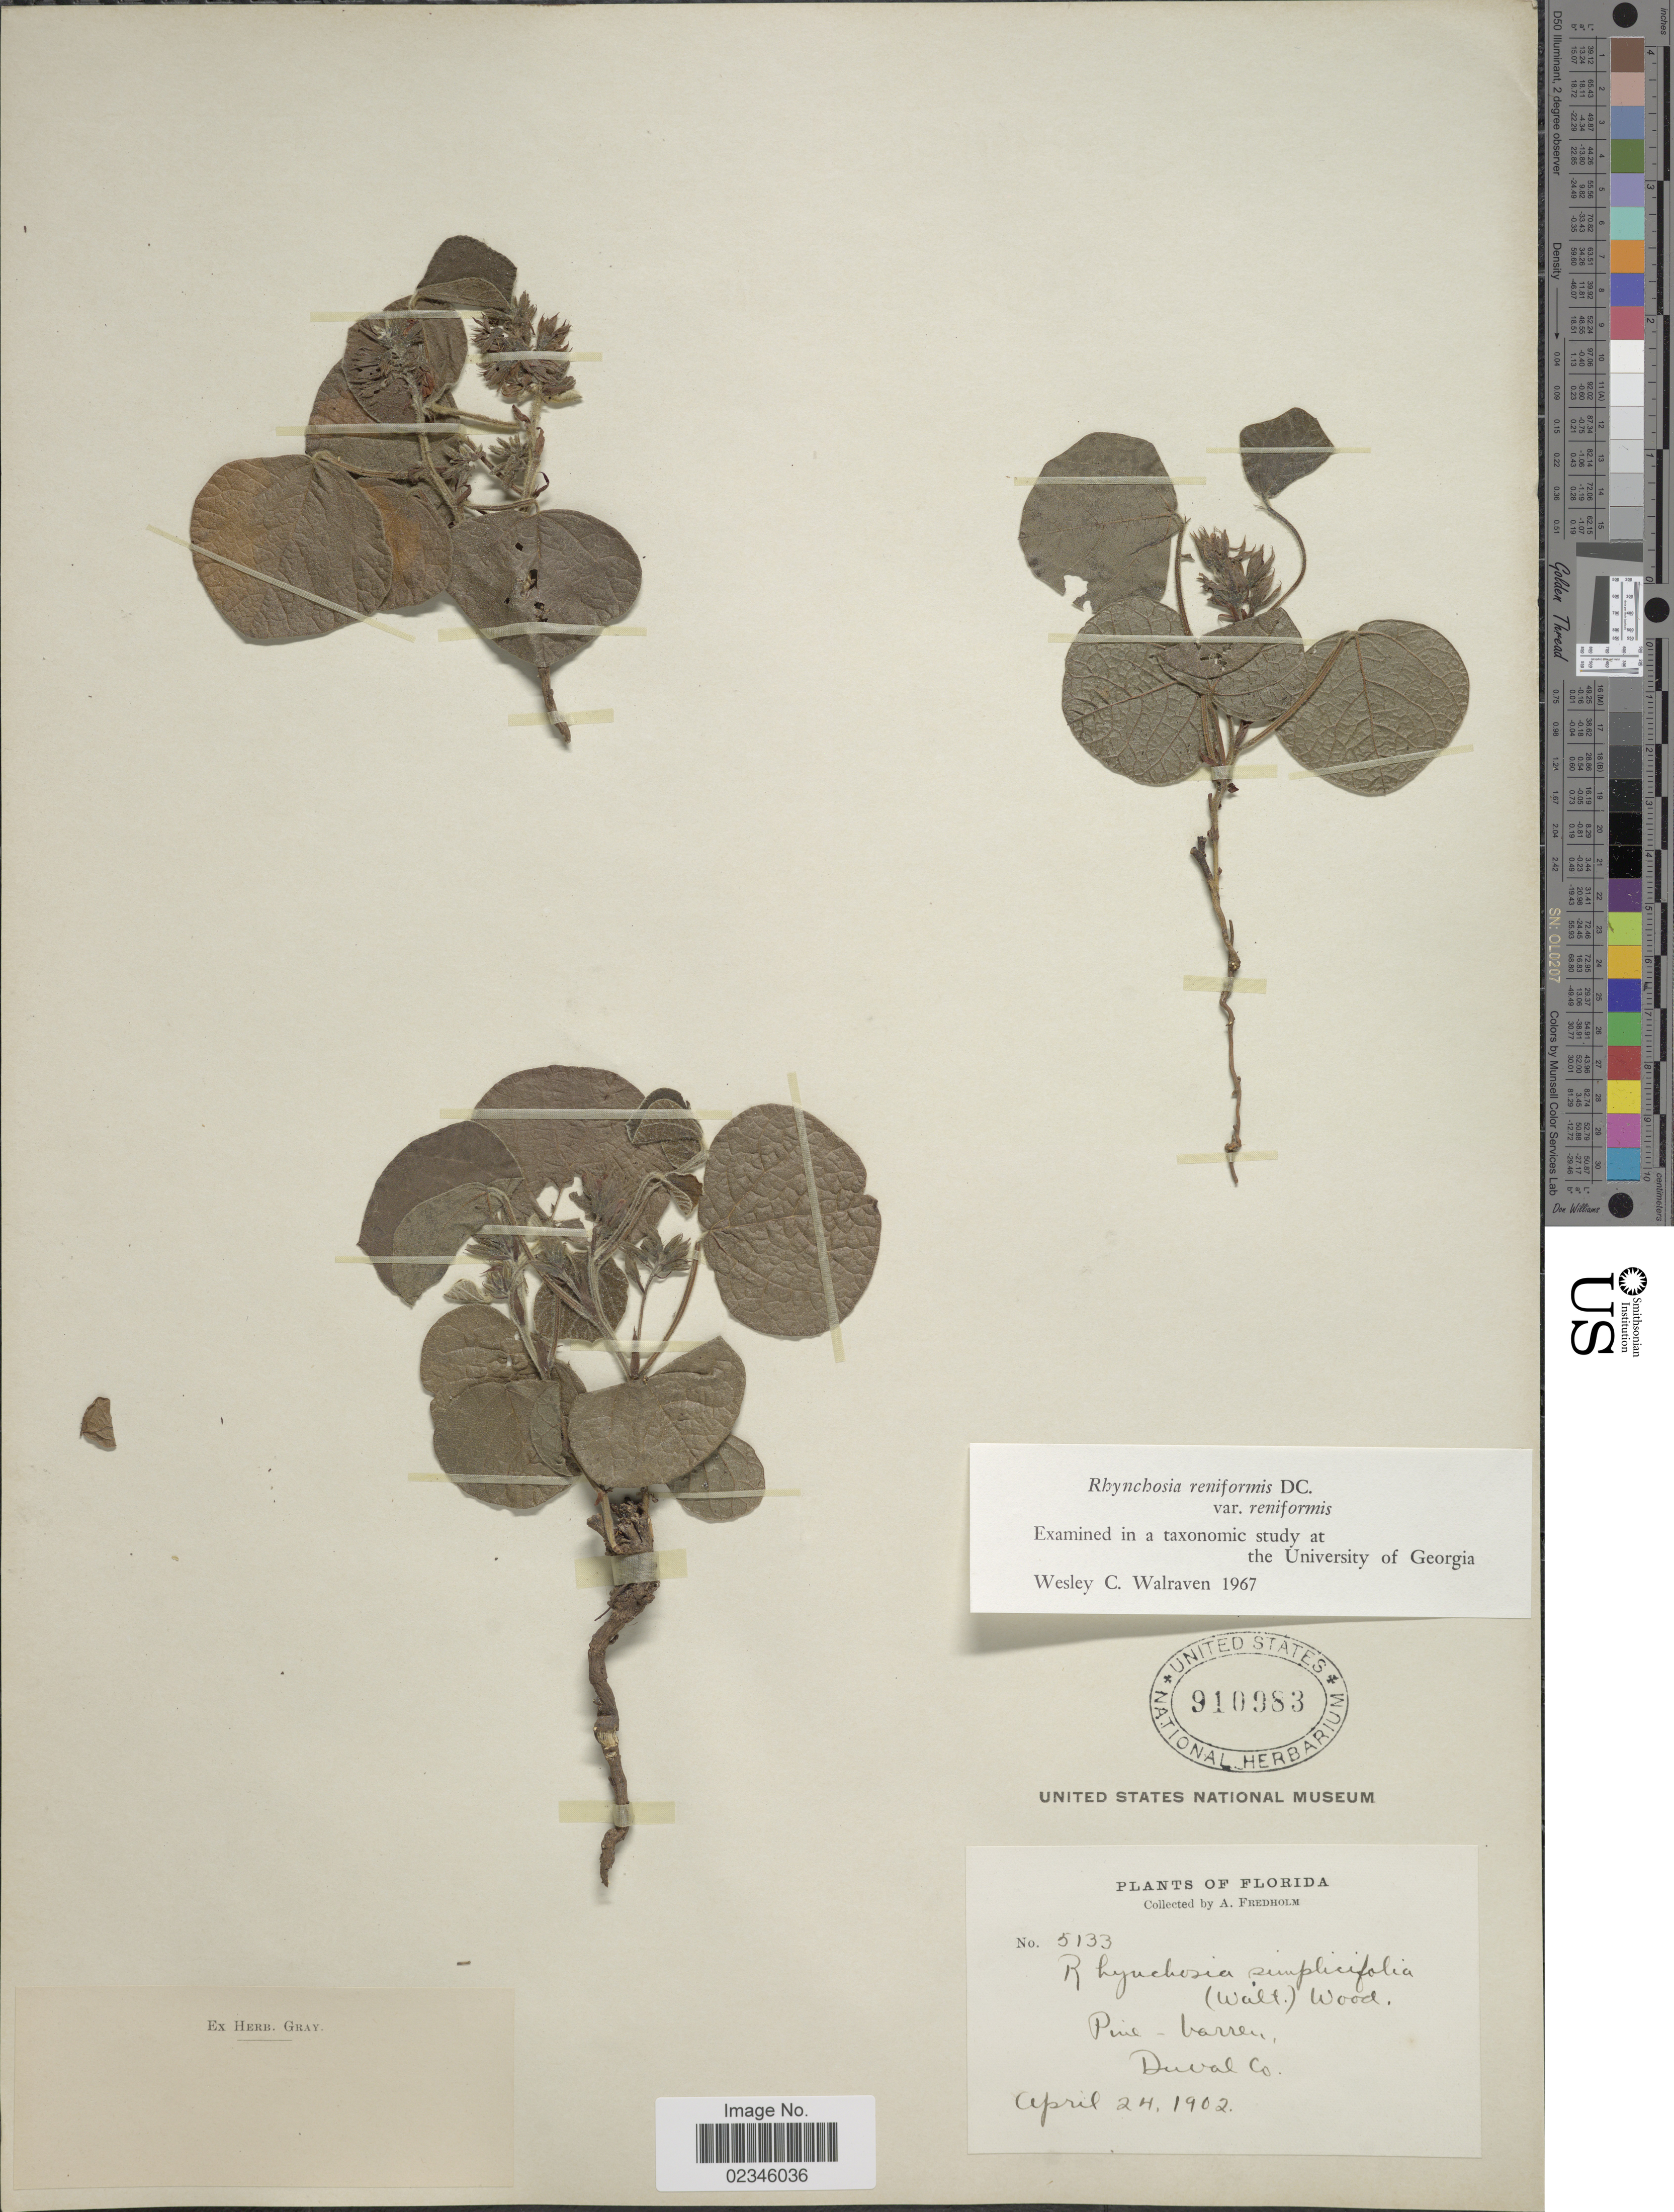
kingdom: Plantae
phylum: Tracheophyta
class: Magnoliopsida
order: Fabales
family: Fabaceae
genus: Rhynchosia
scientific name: Rhynchosia reniformis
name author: DC.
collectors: A. Fredholm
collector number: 5133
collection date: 1902-04-24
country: United States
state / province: Florida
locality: Pine-barren, Duval Co.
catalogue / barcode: US 910983